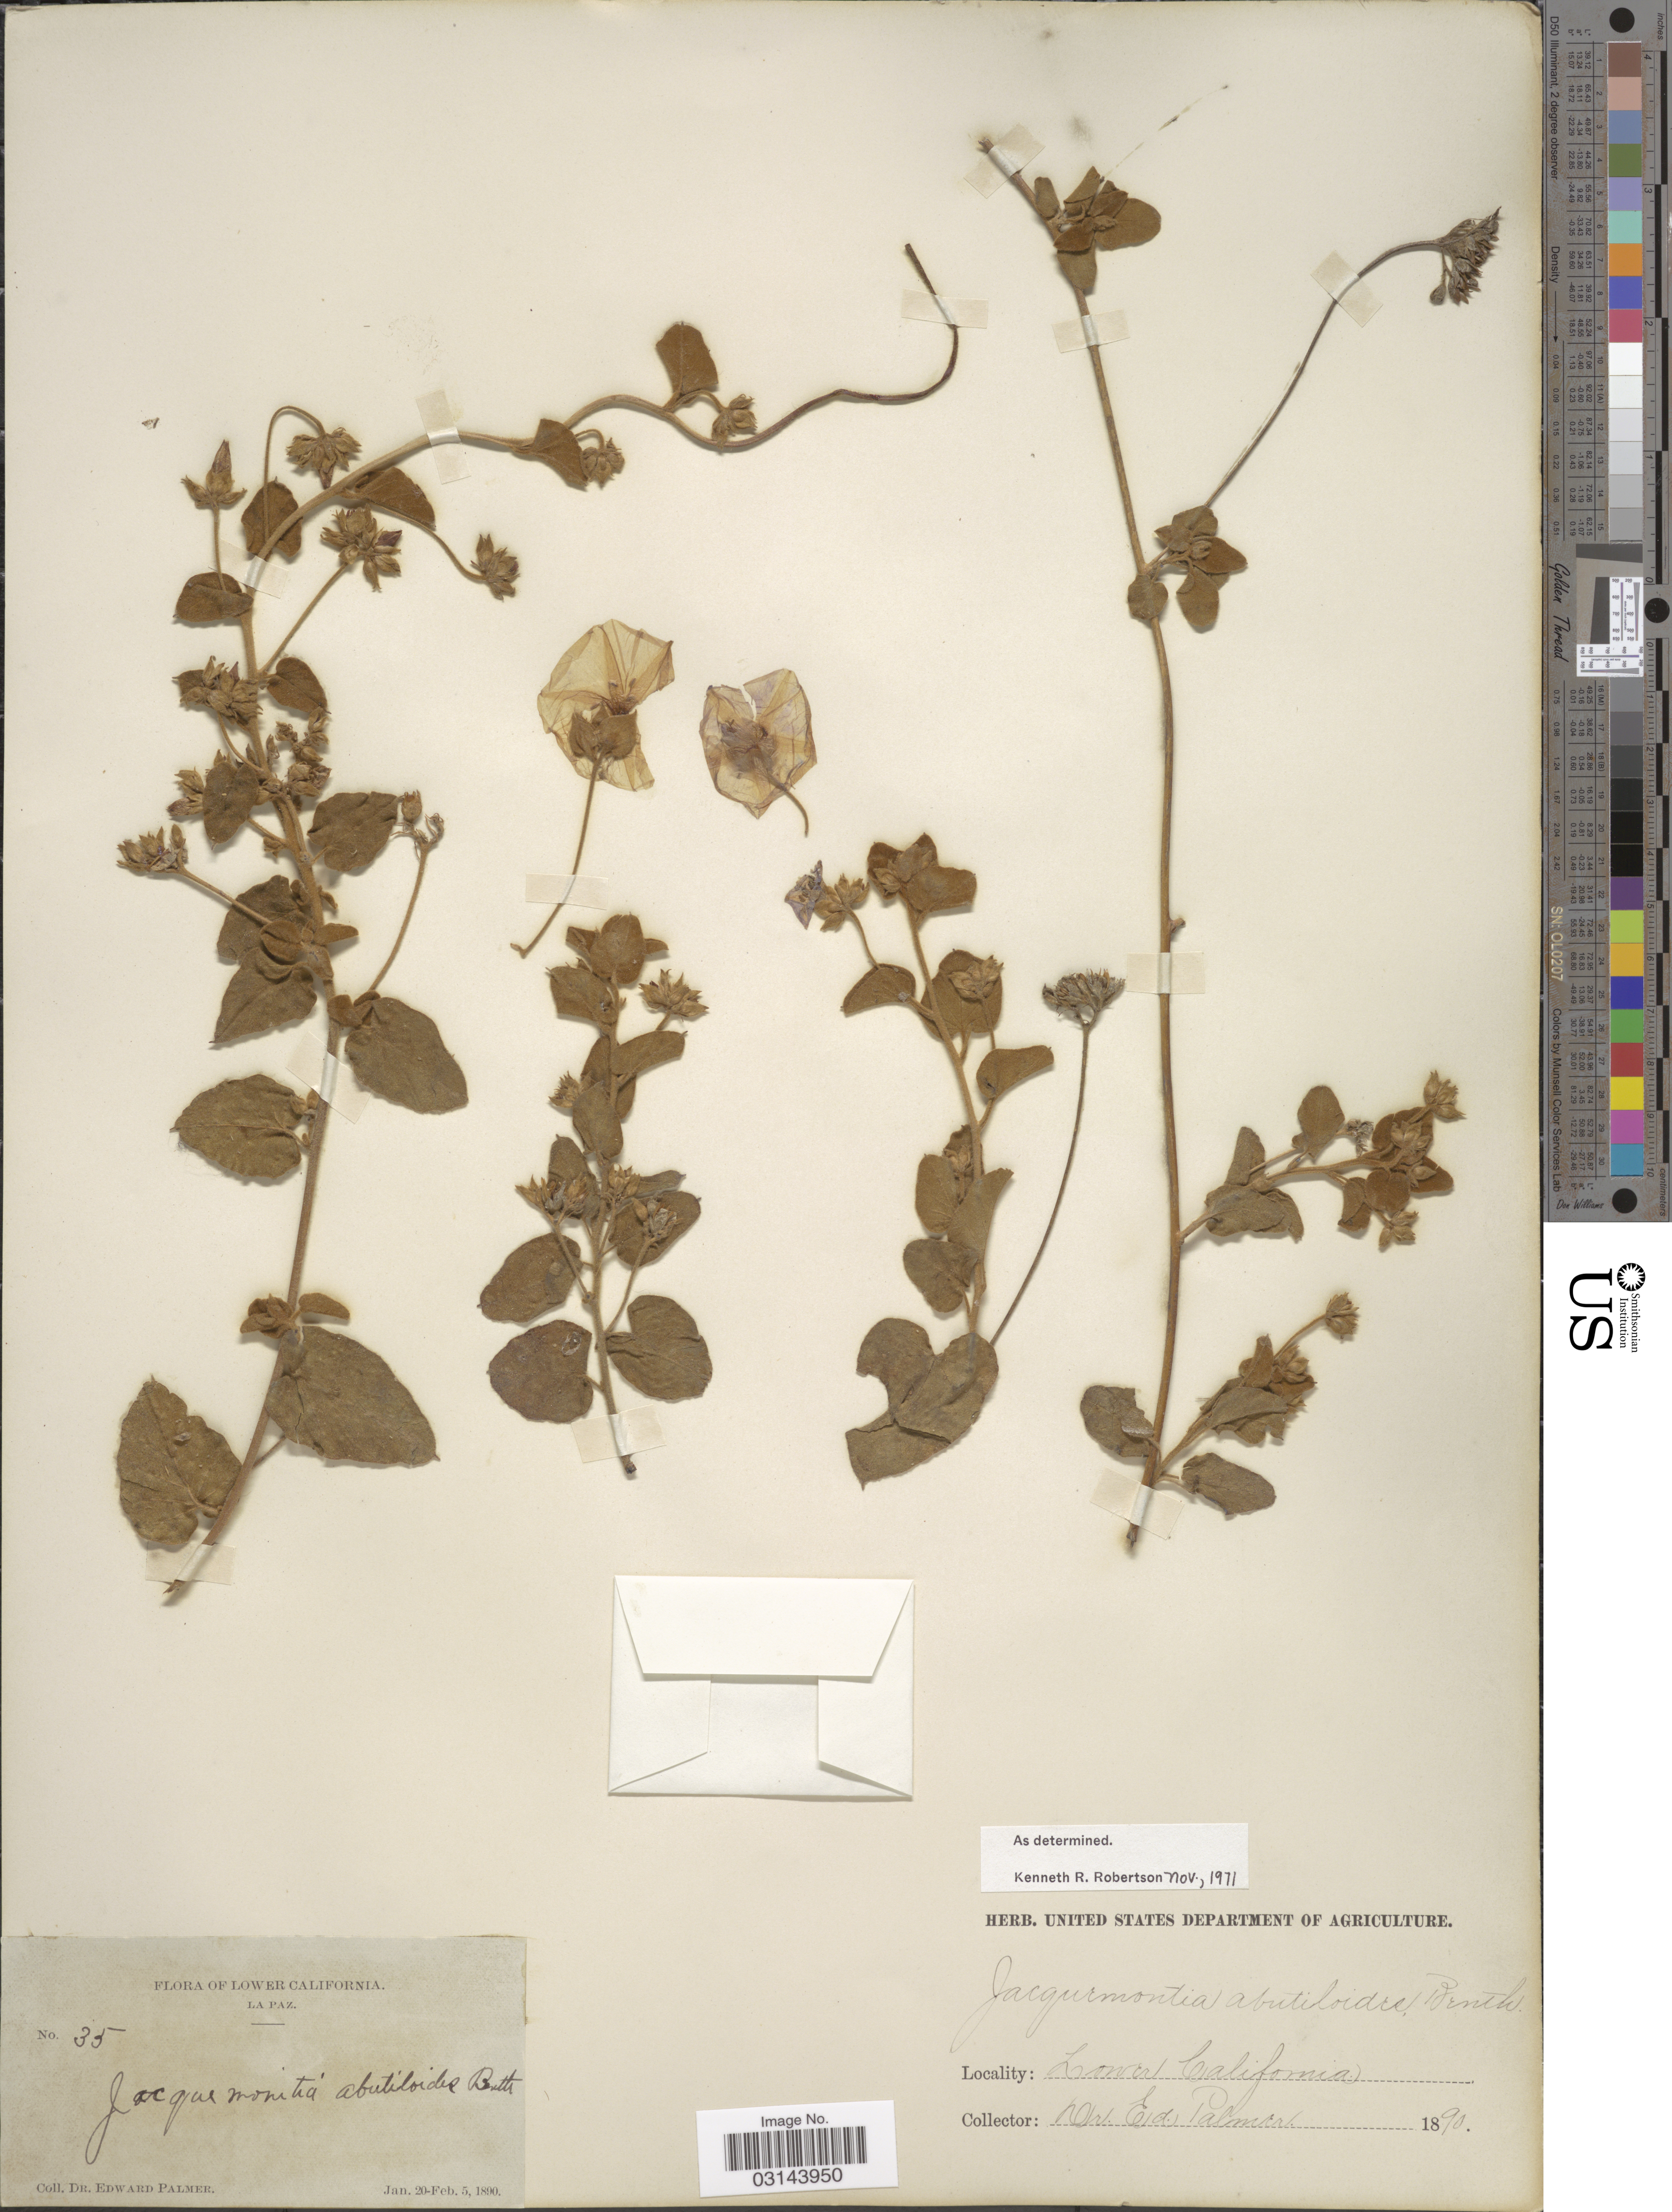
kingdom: Plantae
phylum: Tracheophyta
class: Magnoliopsida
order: Solanales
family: Convolvulaceae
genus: Jacquemontia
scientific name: Jacquemontia abutiloides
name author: Benth.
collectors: E. Palmer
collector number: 35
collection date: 1890-01-20/1890-02-05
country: Mexico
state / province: Baja California Sur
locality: Lower California. La Paz.